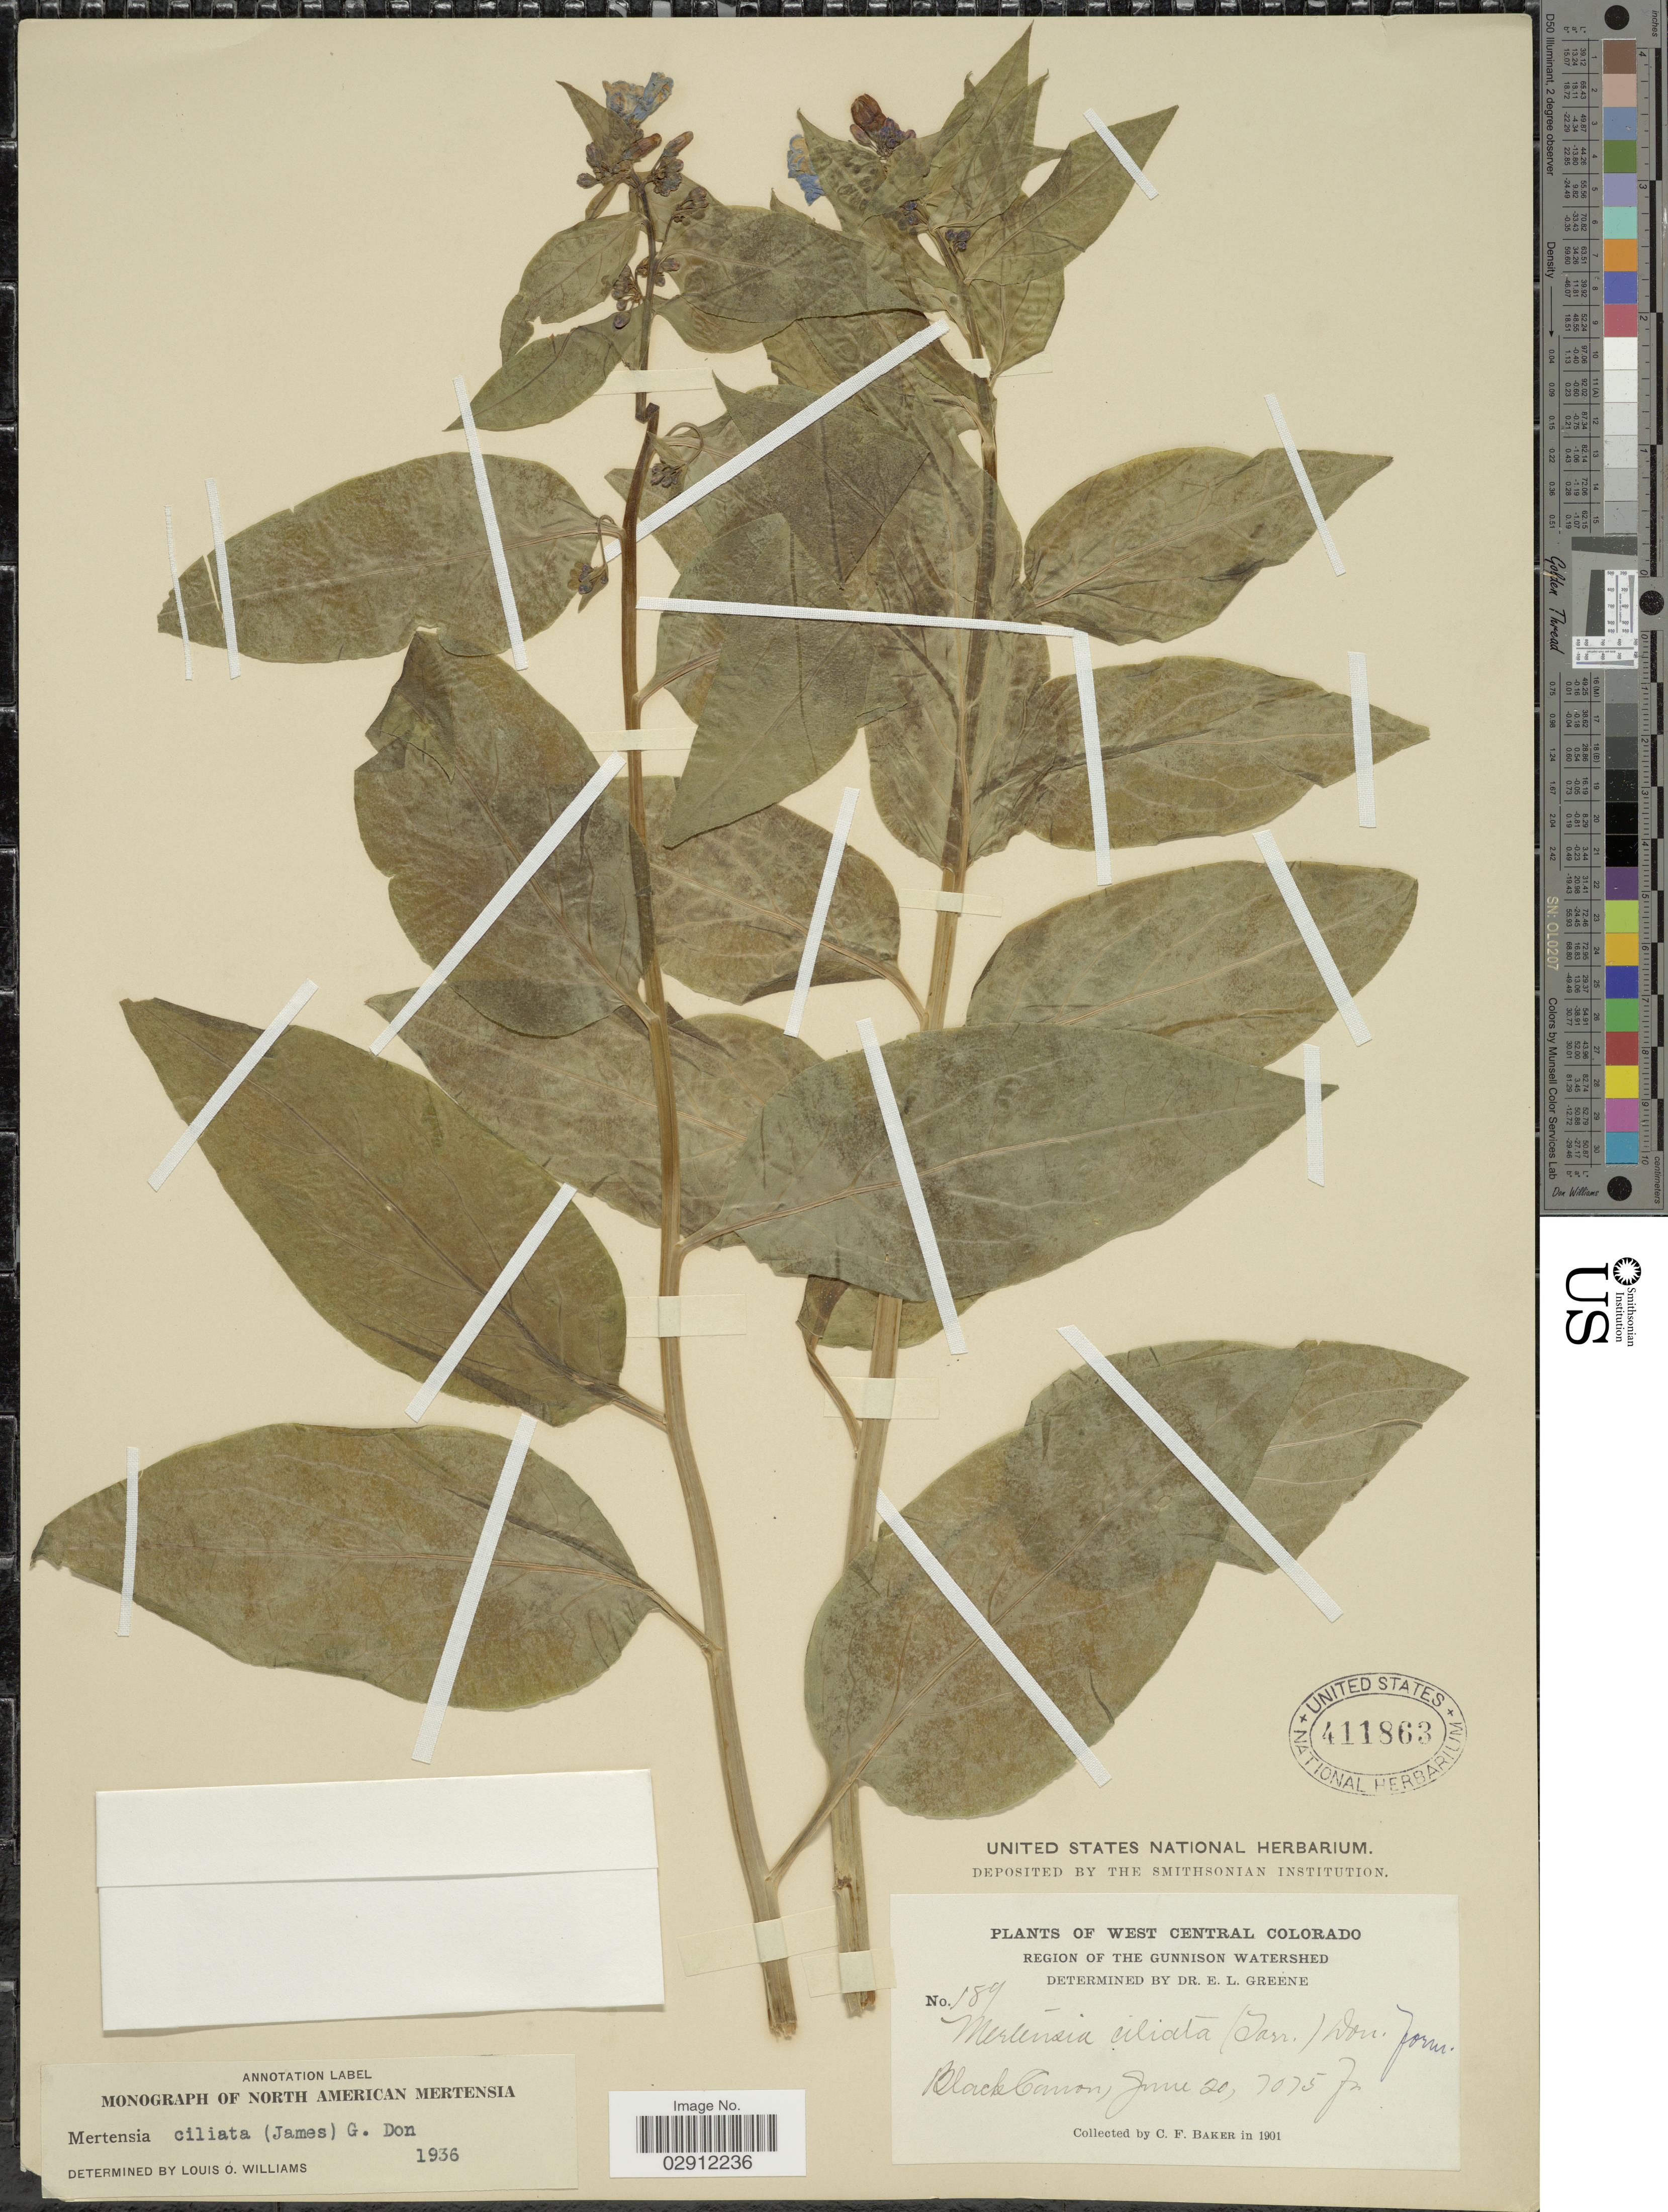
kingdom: Plantae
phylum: Tracheophyta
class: Magnoliopsida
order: Boraginales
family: Boraginaceae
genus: Mertensia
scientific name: Mertensia ciliata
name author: (James) G. Don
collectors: C. F. Baker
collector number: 189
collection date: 1901-06-20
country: United States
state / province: Colorado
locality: West Central Colorado. Region of the Gunnison watershed. Black Canon.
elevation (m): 2156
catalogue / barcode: US 411863